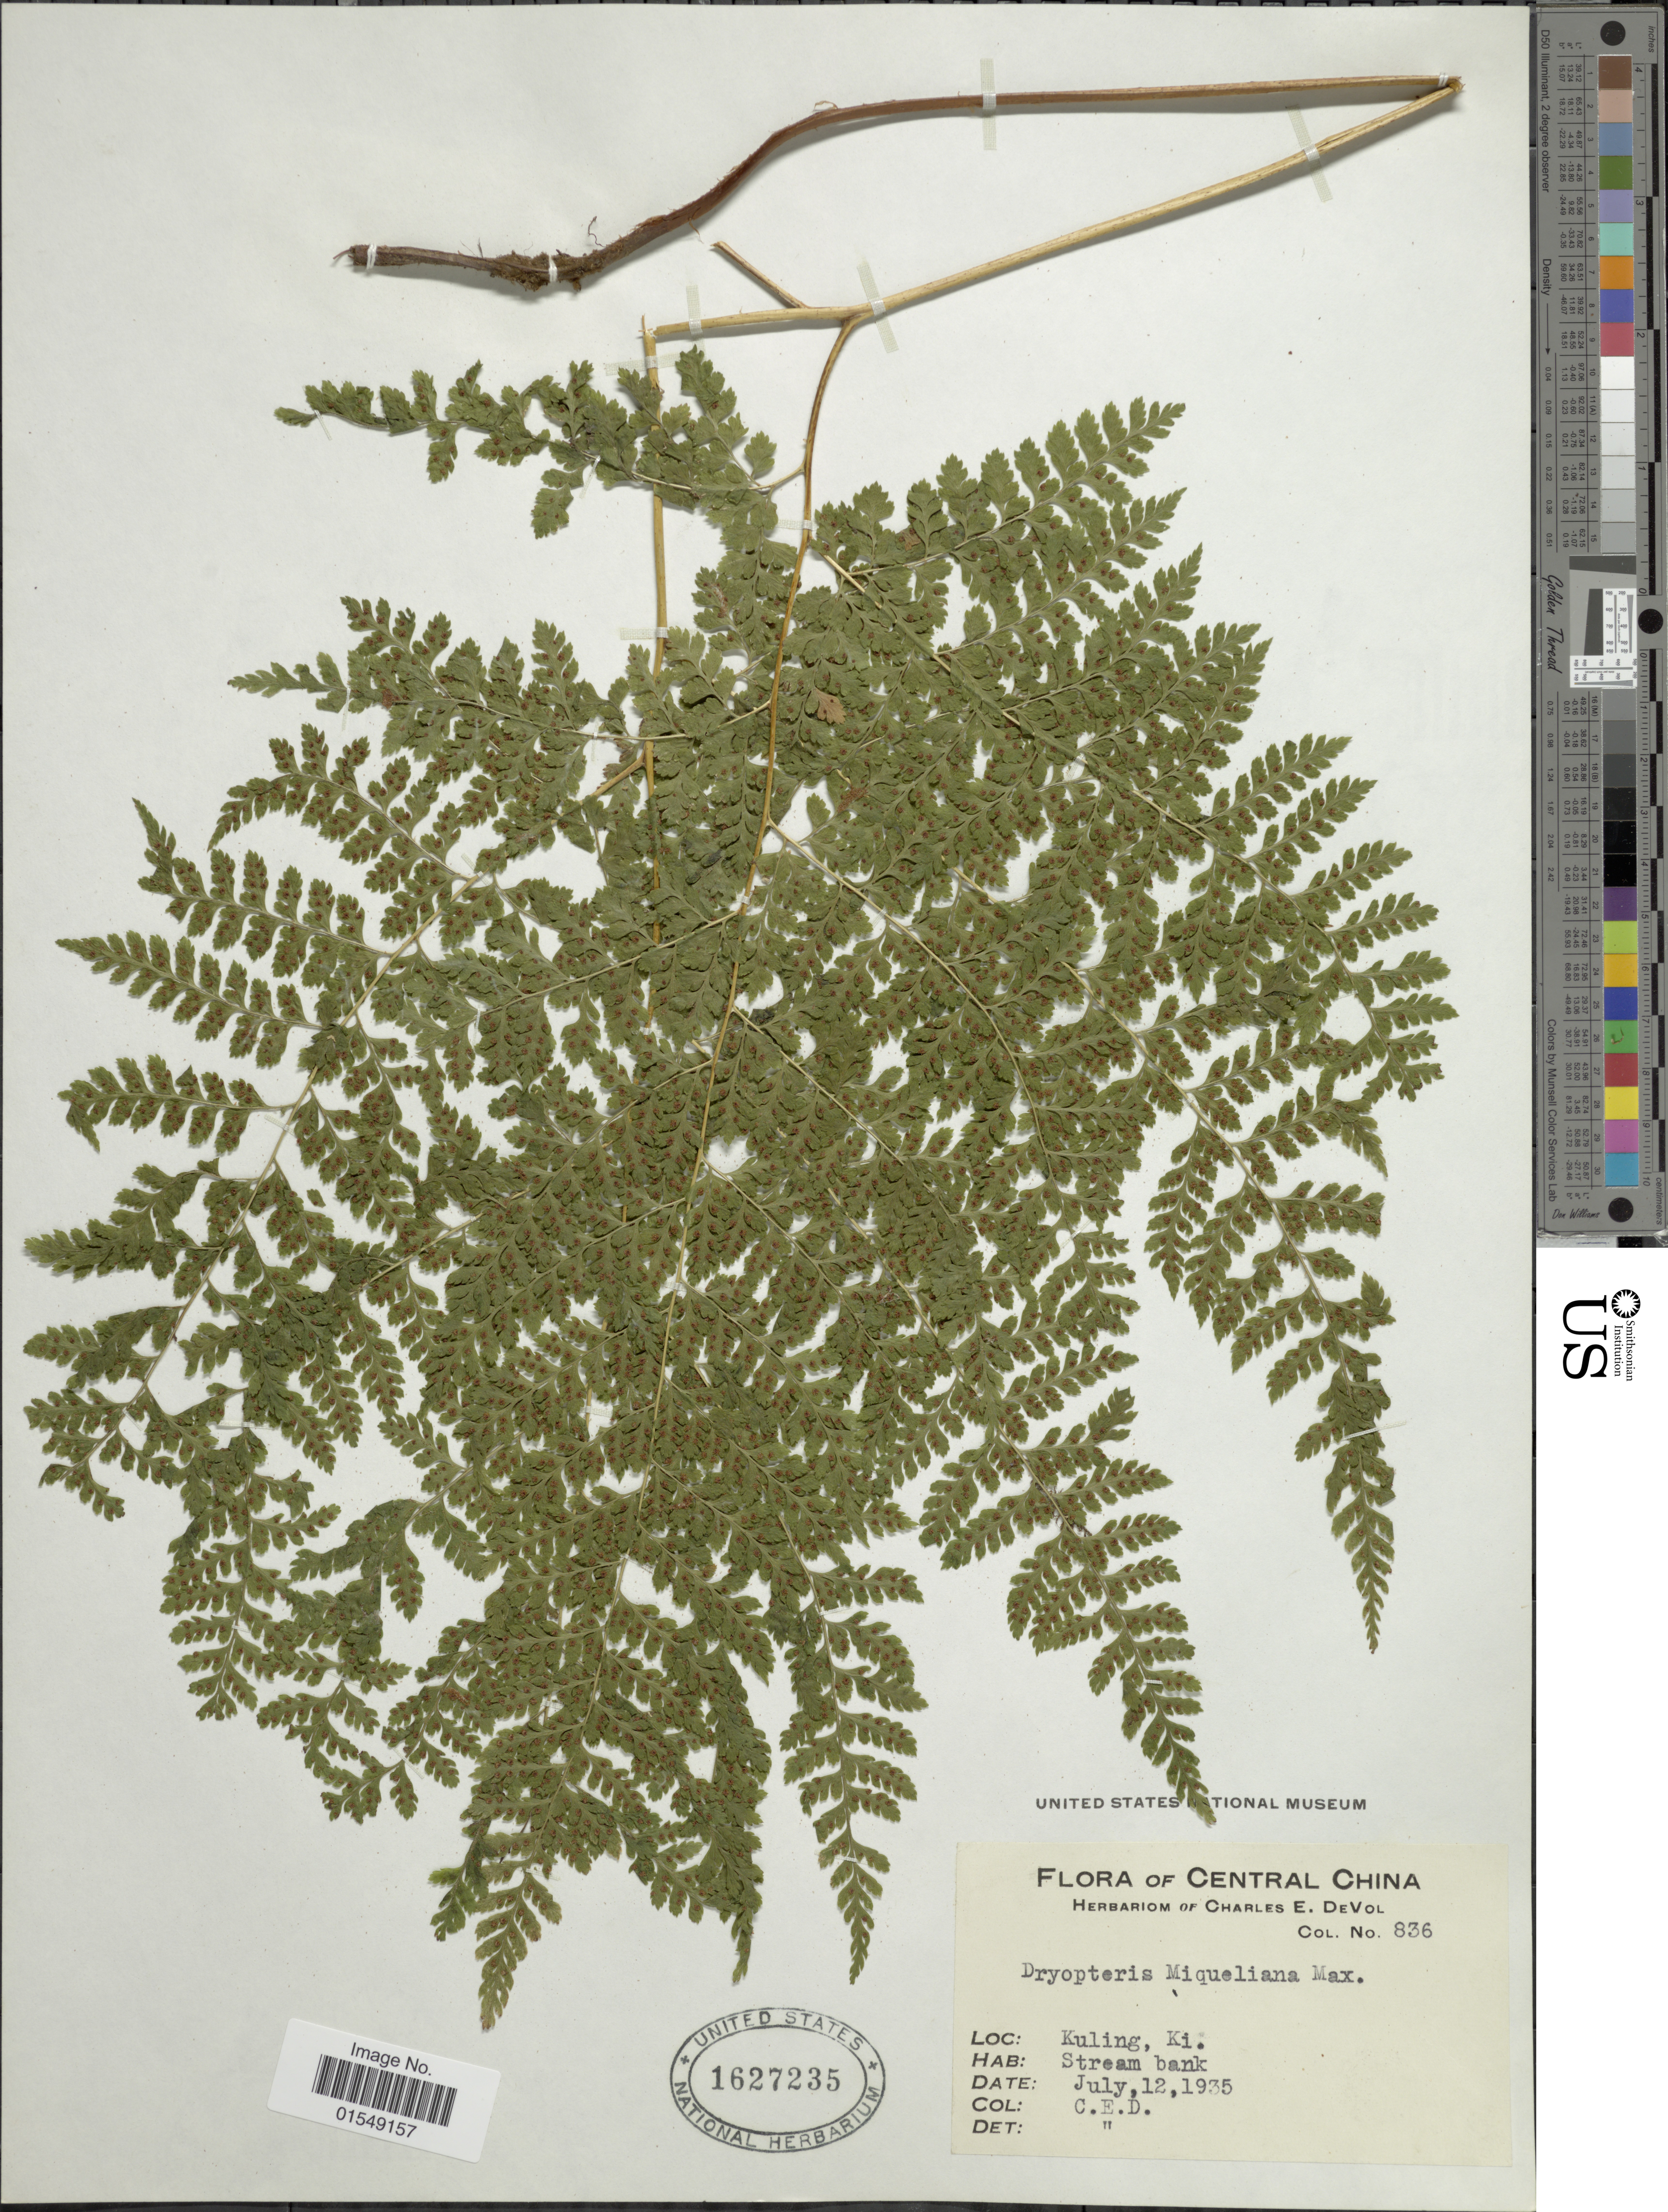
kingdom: Plantae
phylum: Tracheophyta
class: Polypodiopsida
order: Polypodiales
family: Dryopteridaceae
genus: Arachniodes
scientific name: Arachniodes miqueliana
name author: (Maxim. ex Franch. & Sav.) Ohwi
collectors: C. E. De Vol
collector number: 836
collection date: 1935-07-12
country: China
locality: Central China, Kuling, Ki.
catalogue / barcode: US 1627235